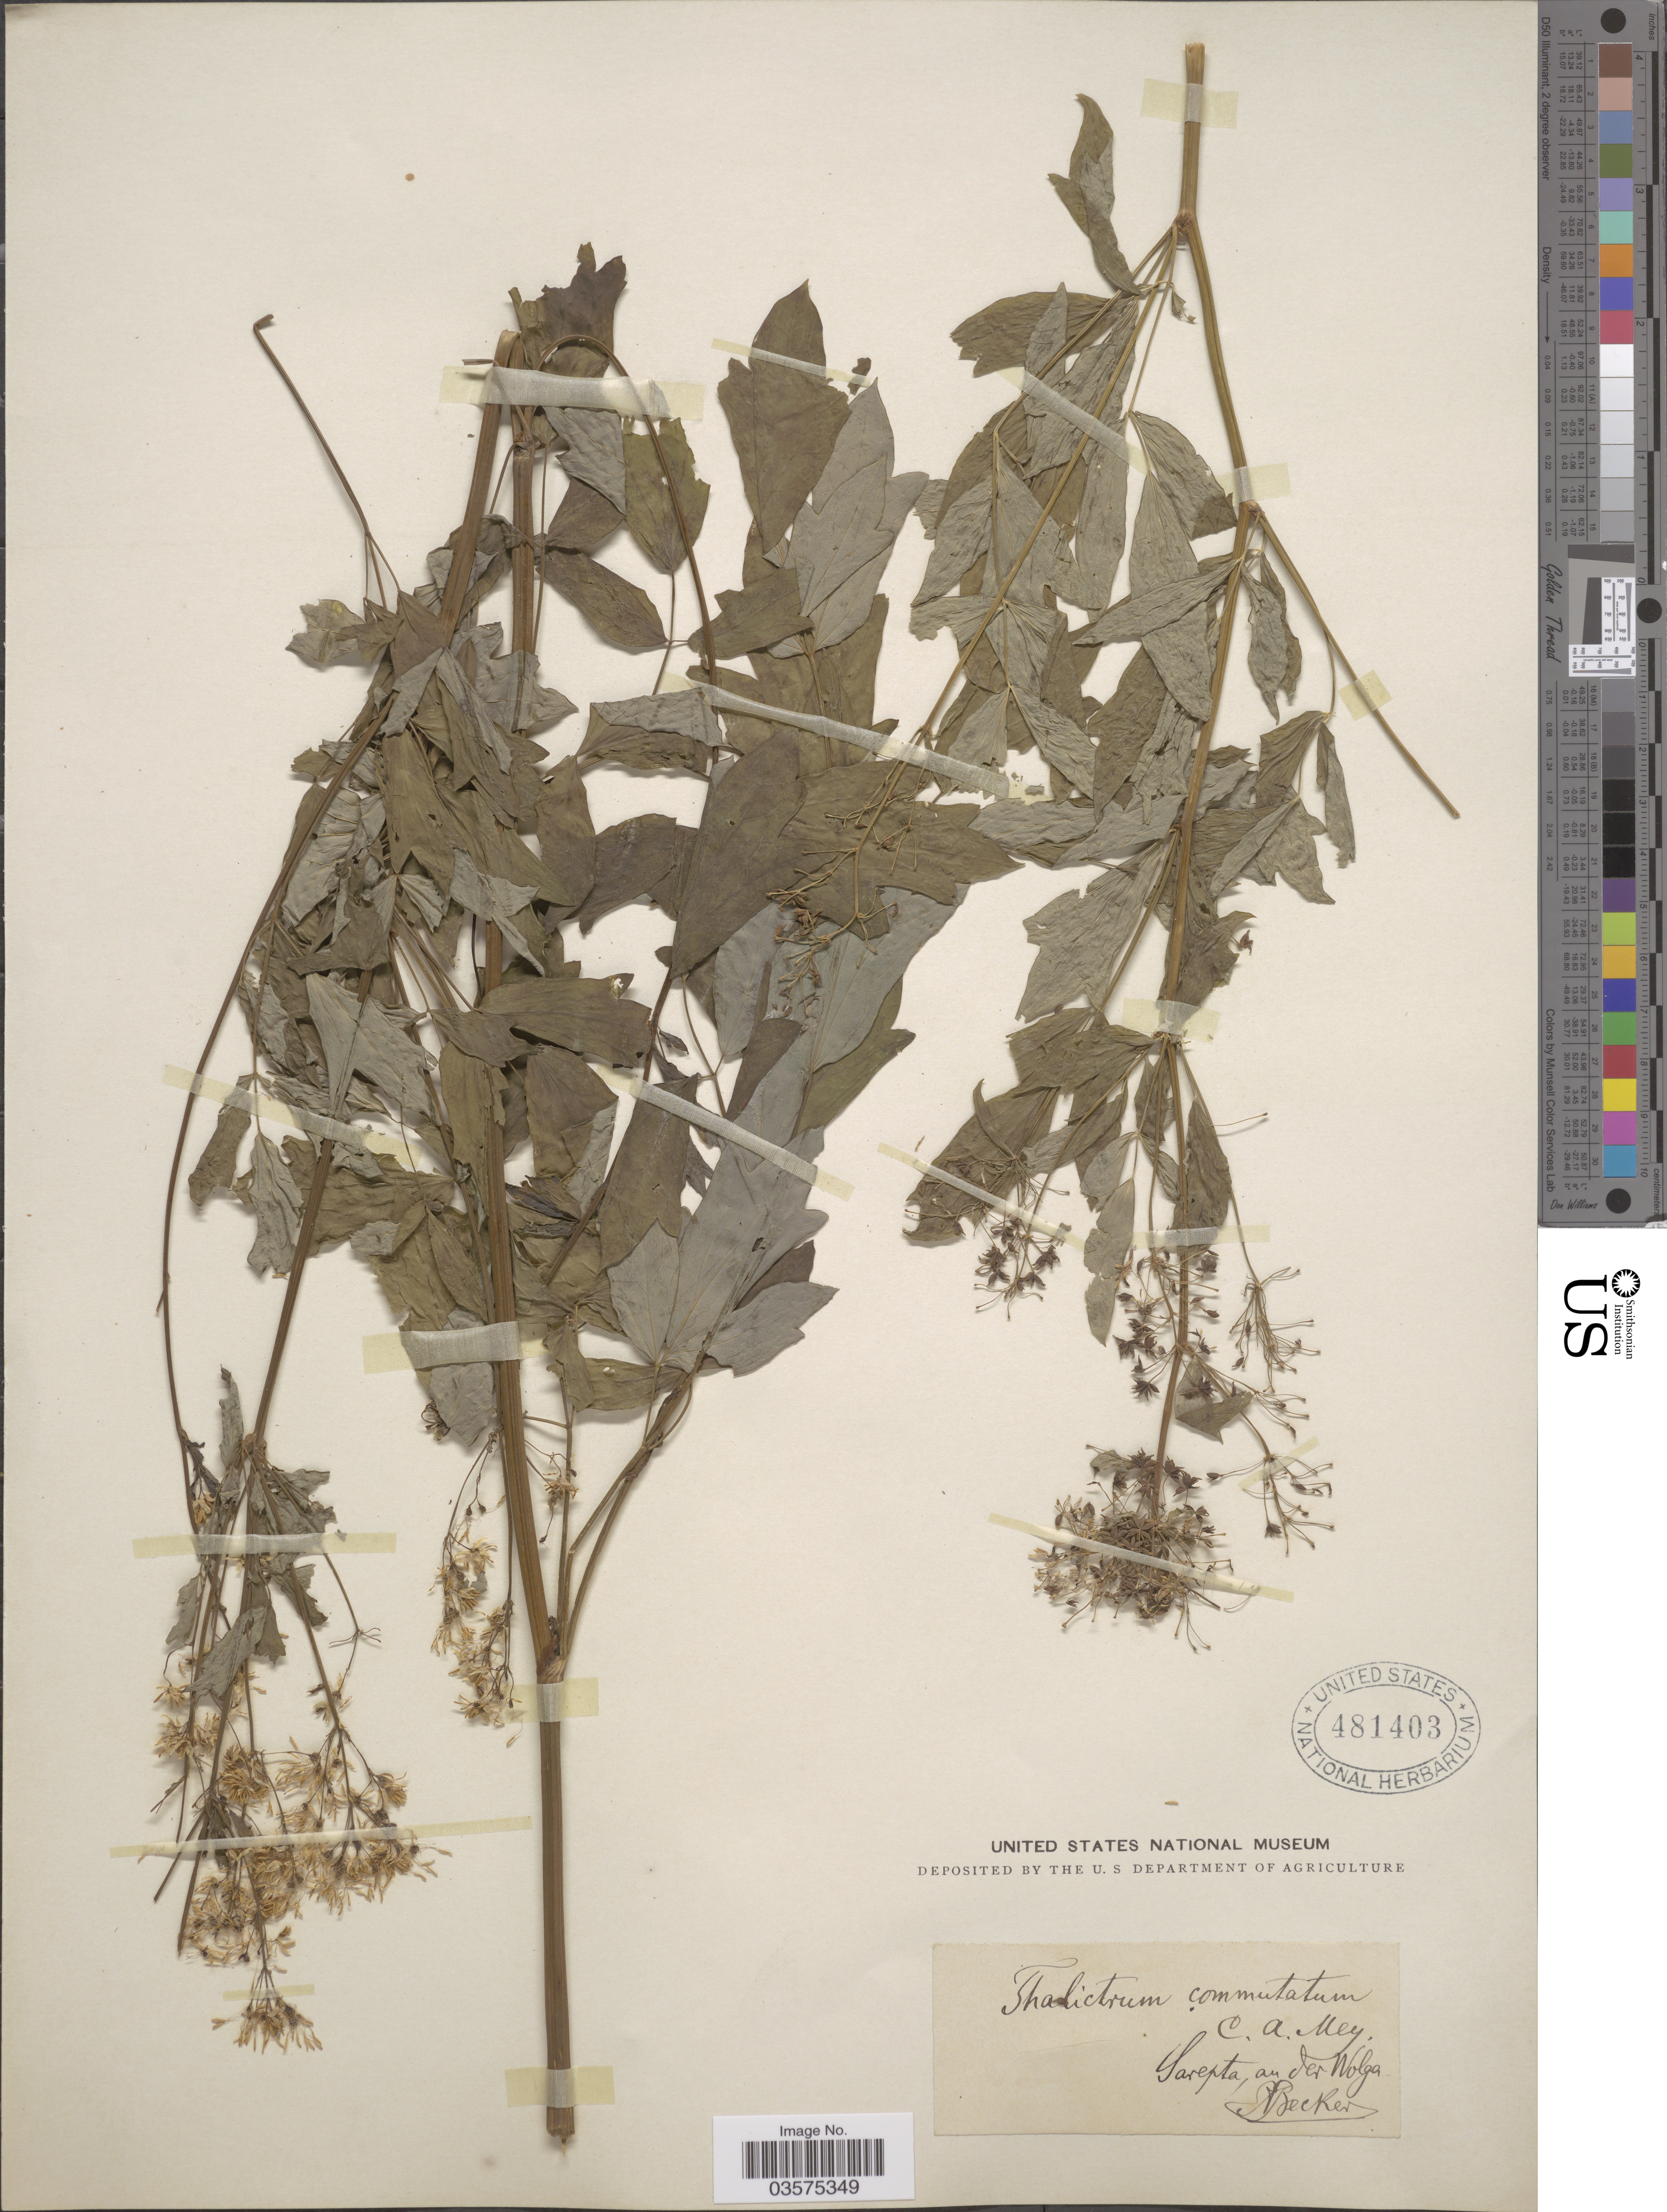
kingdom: Plantae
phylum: Tracheophyta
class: Magnoliopsida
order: Ranunculales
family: Ranunculaceae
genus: Thalictrum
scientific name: Thalictrum commutatum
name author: C.A. Mey. ex Ledeb.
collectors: A. Becker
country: Russian Federation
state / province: Volgograd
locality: Sarepta, an der Wolga.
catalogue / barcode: US 481403